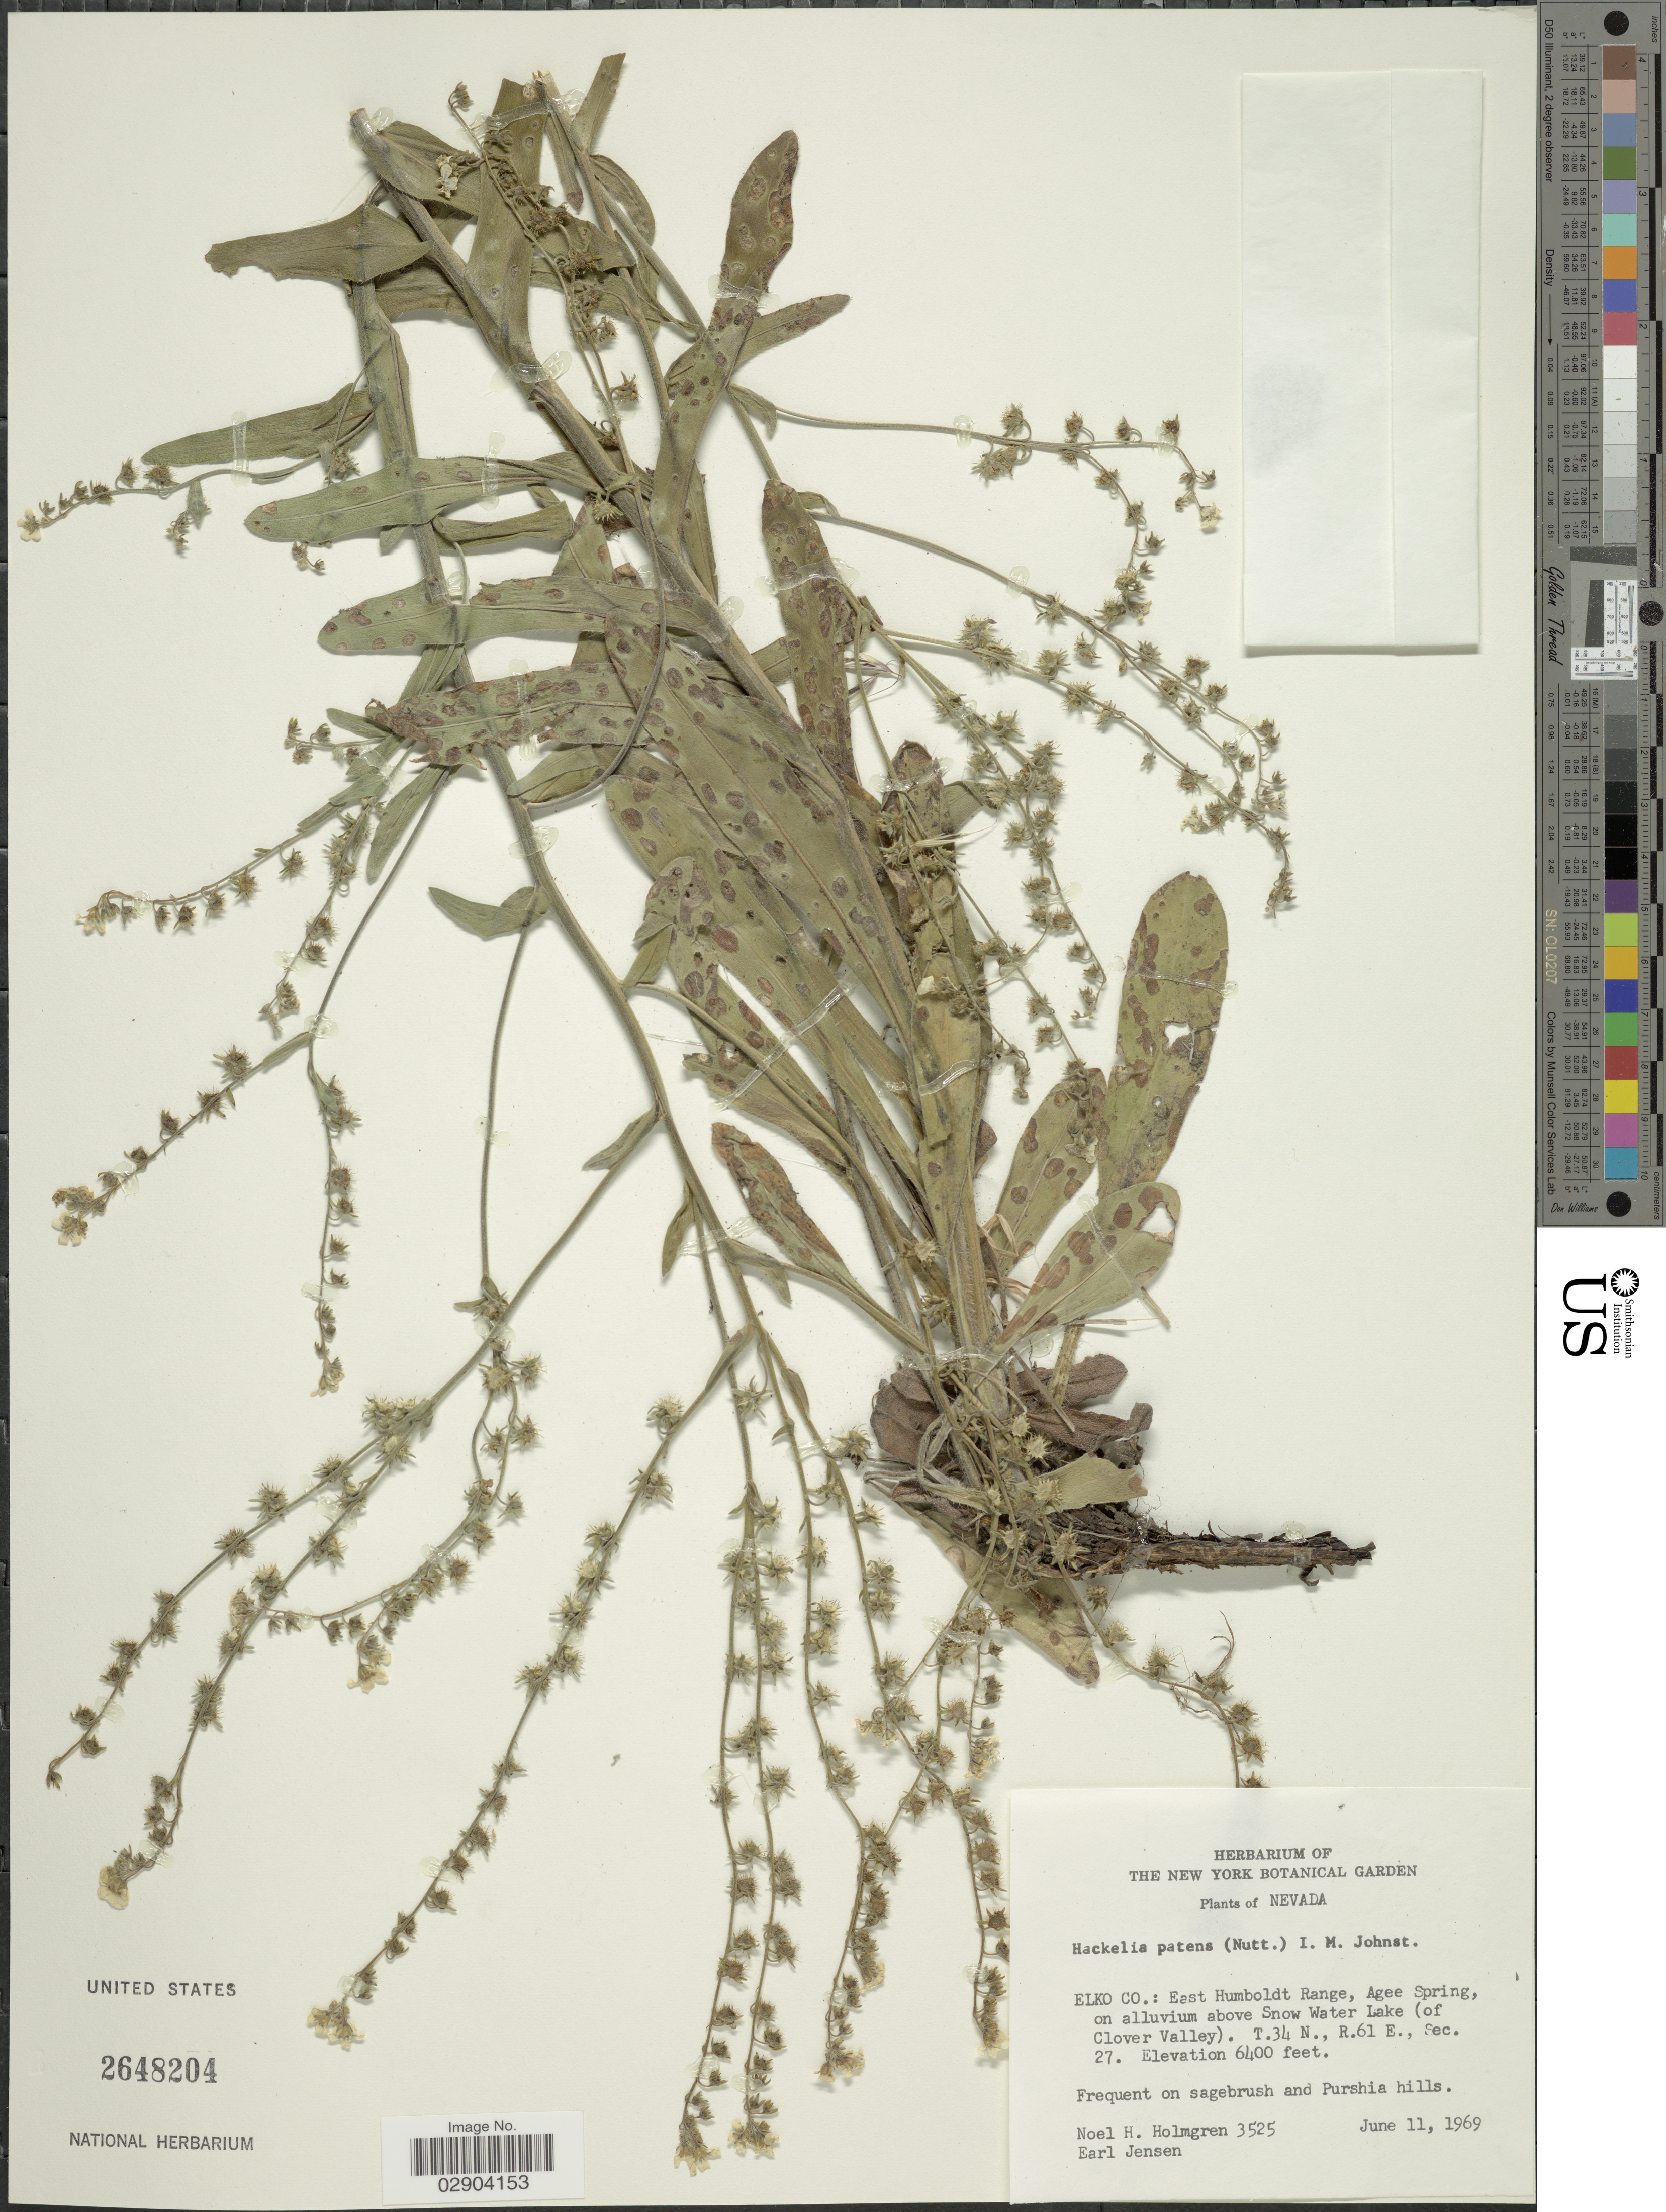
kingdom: Plantae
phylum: Tracheophyta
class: Magnoliopsida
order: Boraginales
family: Boraginaceae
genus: Hackelia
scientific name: Hackelia patens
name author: I.M. Johnst.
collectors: N. H. Holmgren & E. Jensen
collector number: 3525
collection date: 1969-06-11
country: United States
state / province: Nevada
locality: Elko Co.: East Humboldt Range, Agee Spring, on alluvium above Snow Water Lake (of Clover Valley). T. 34 N., R. 61 E., Sec. 27.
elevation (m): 1951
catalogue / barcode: US 2648204